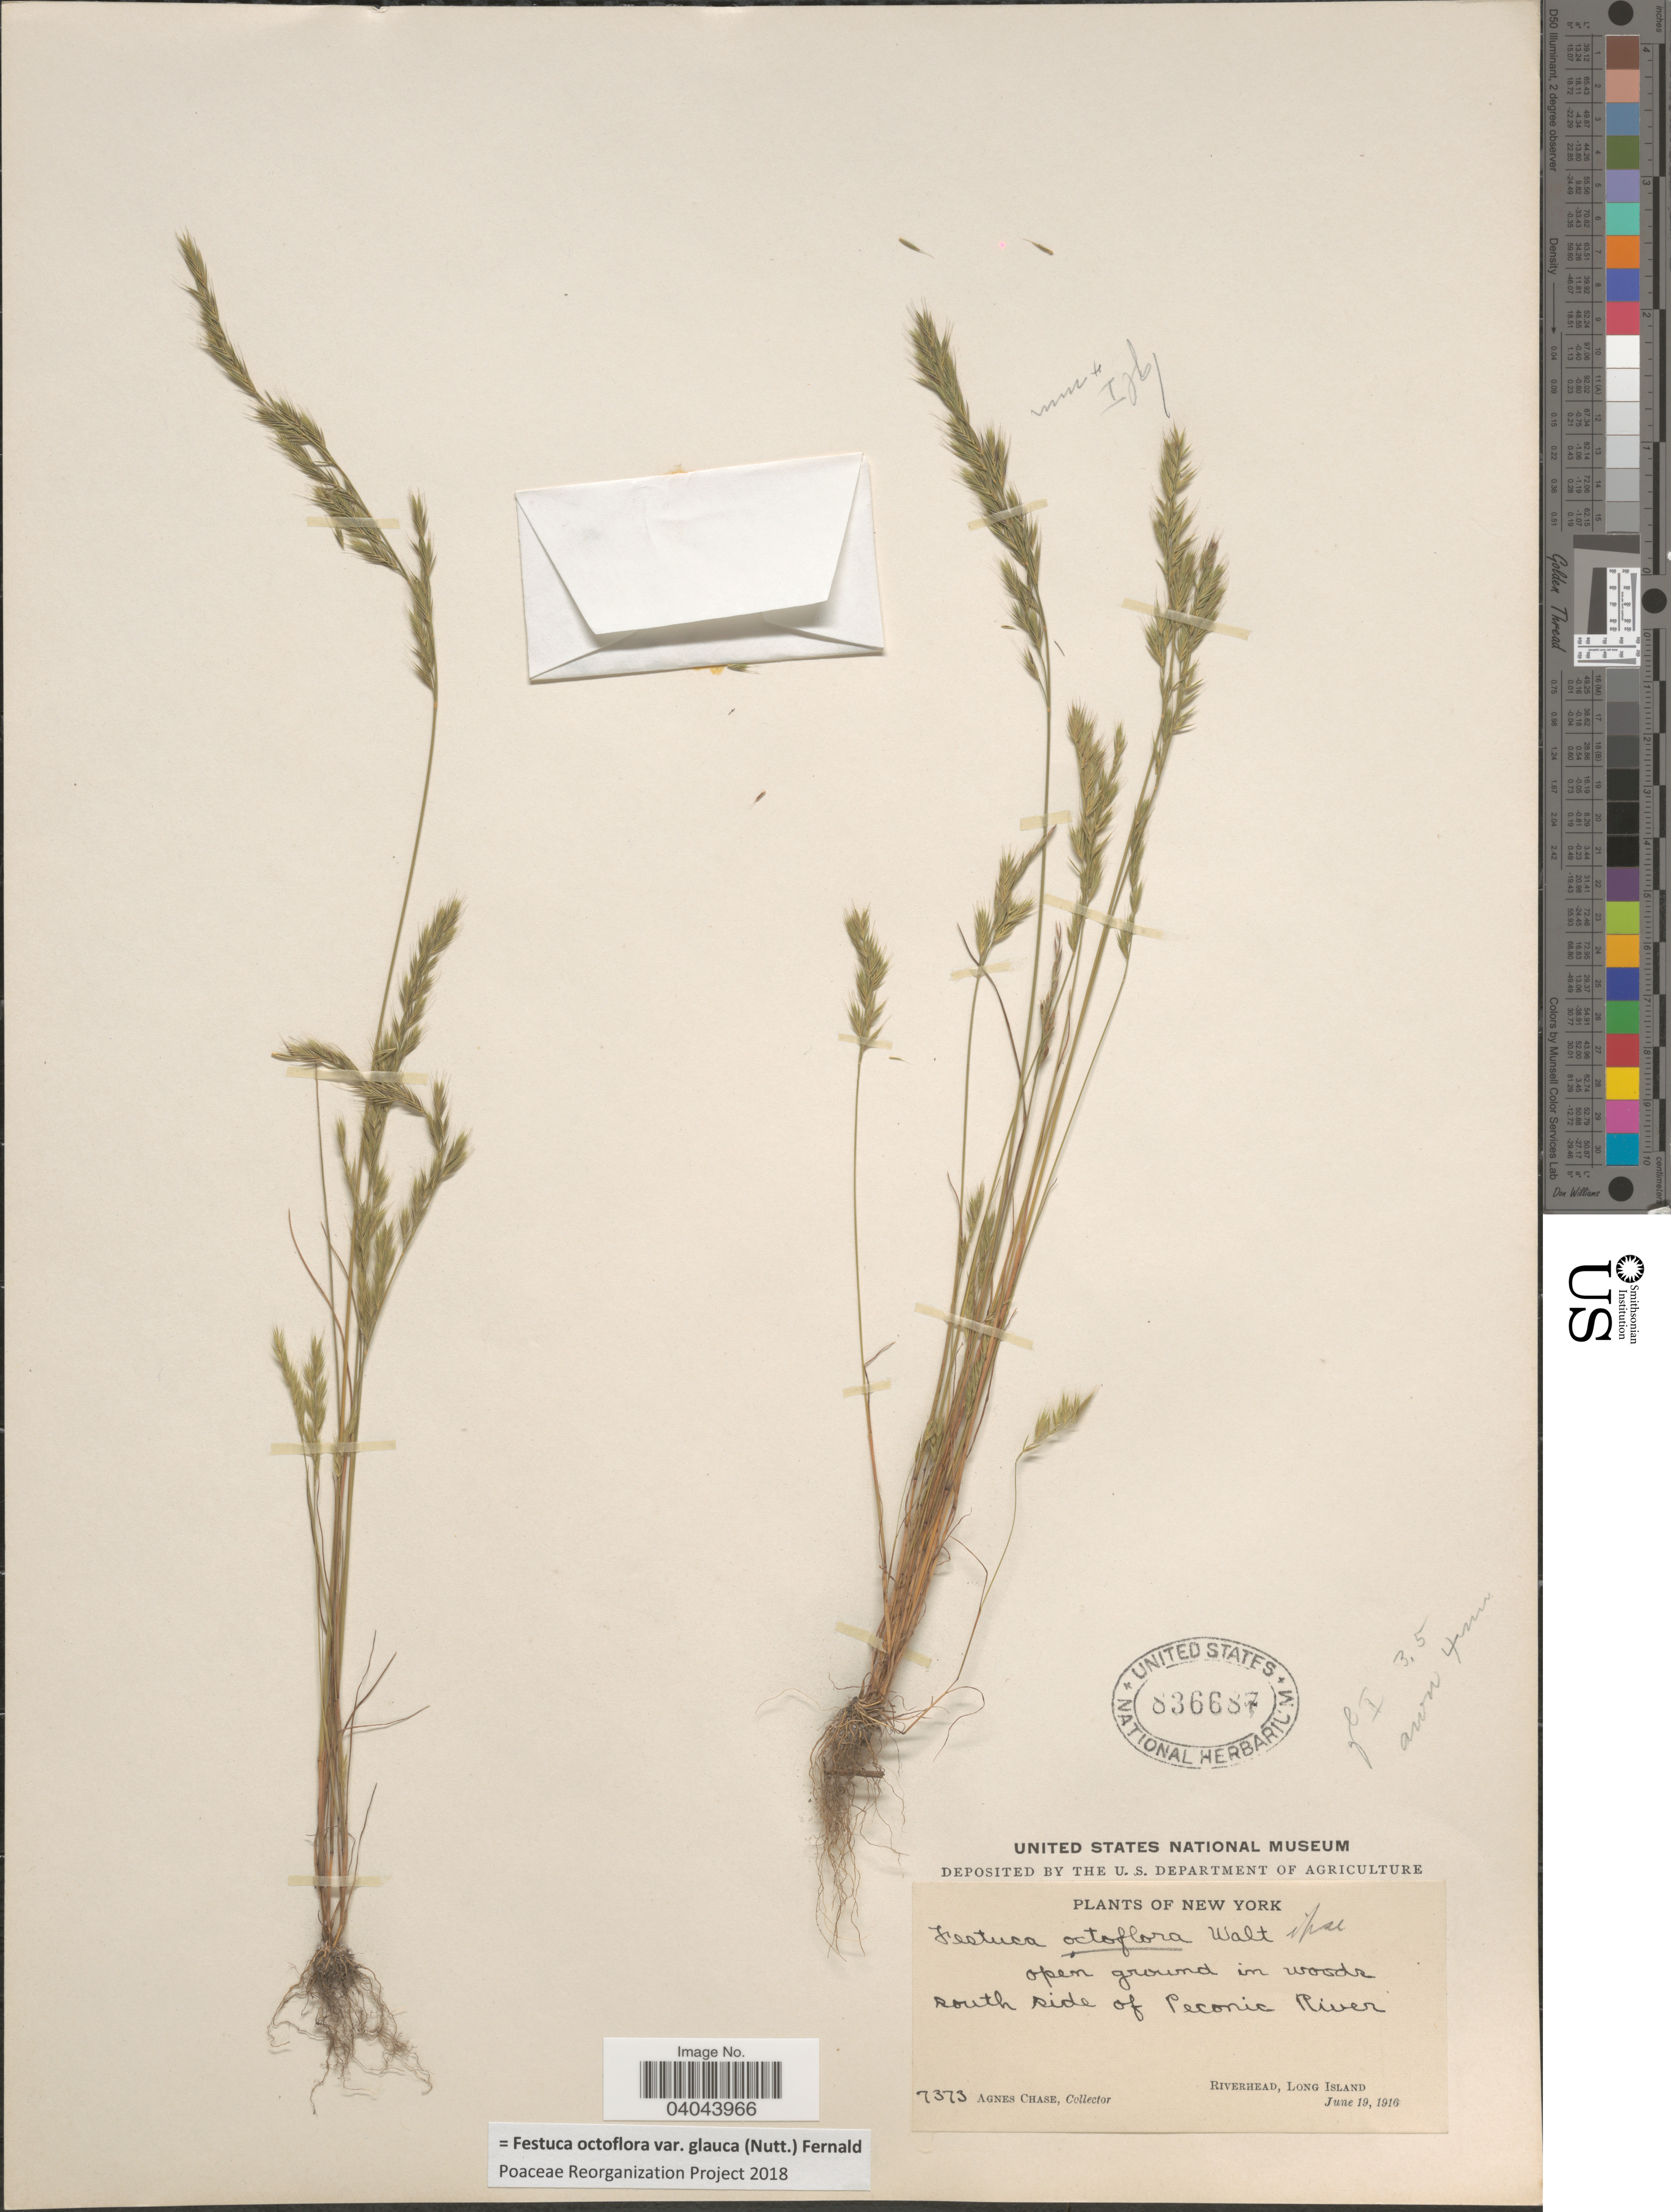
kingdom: Plantae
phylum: Tracheophyta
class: Liliopsida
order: Poales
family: Poaceae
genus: Festuca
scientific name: Festuca octoflora var. glauca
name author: (Nutt.) Fernald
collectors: A. Chase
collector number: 7373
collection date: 1916-06-19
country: United States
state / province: New York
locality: South side of Peconic River. Riverhead, Long Island.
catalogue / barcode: US 836687